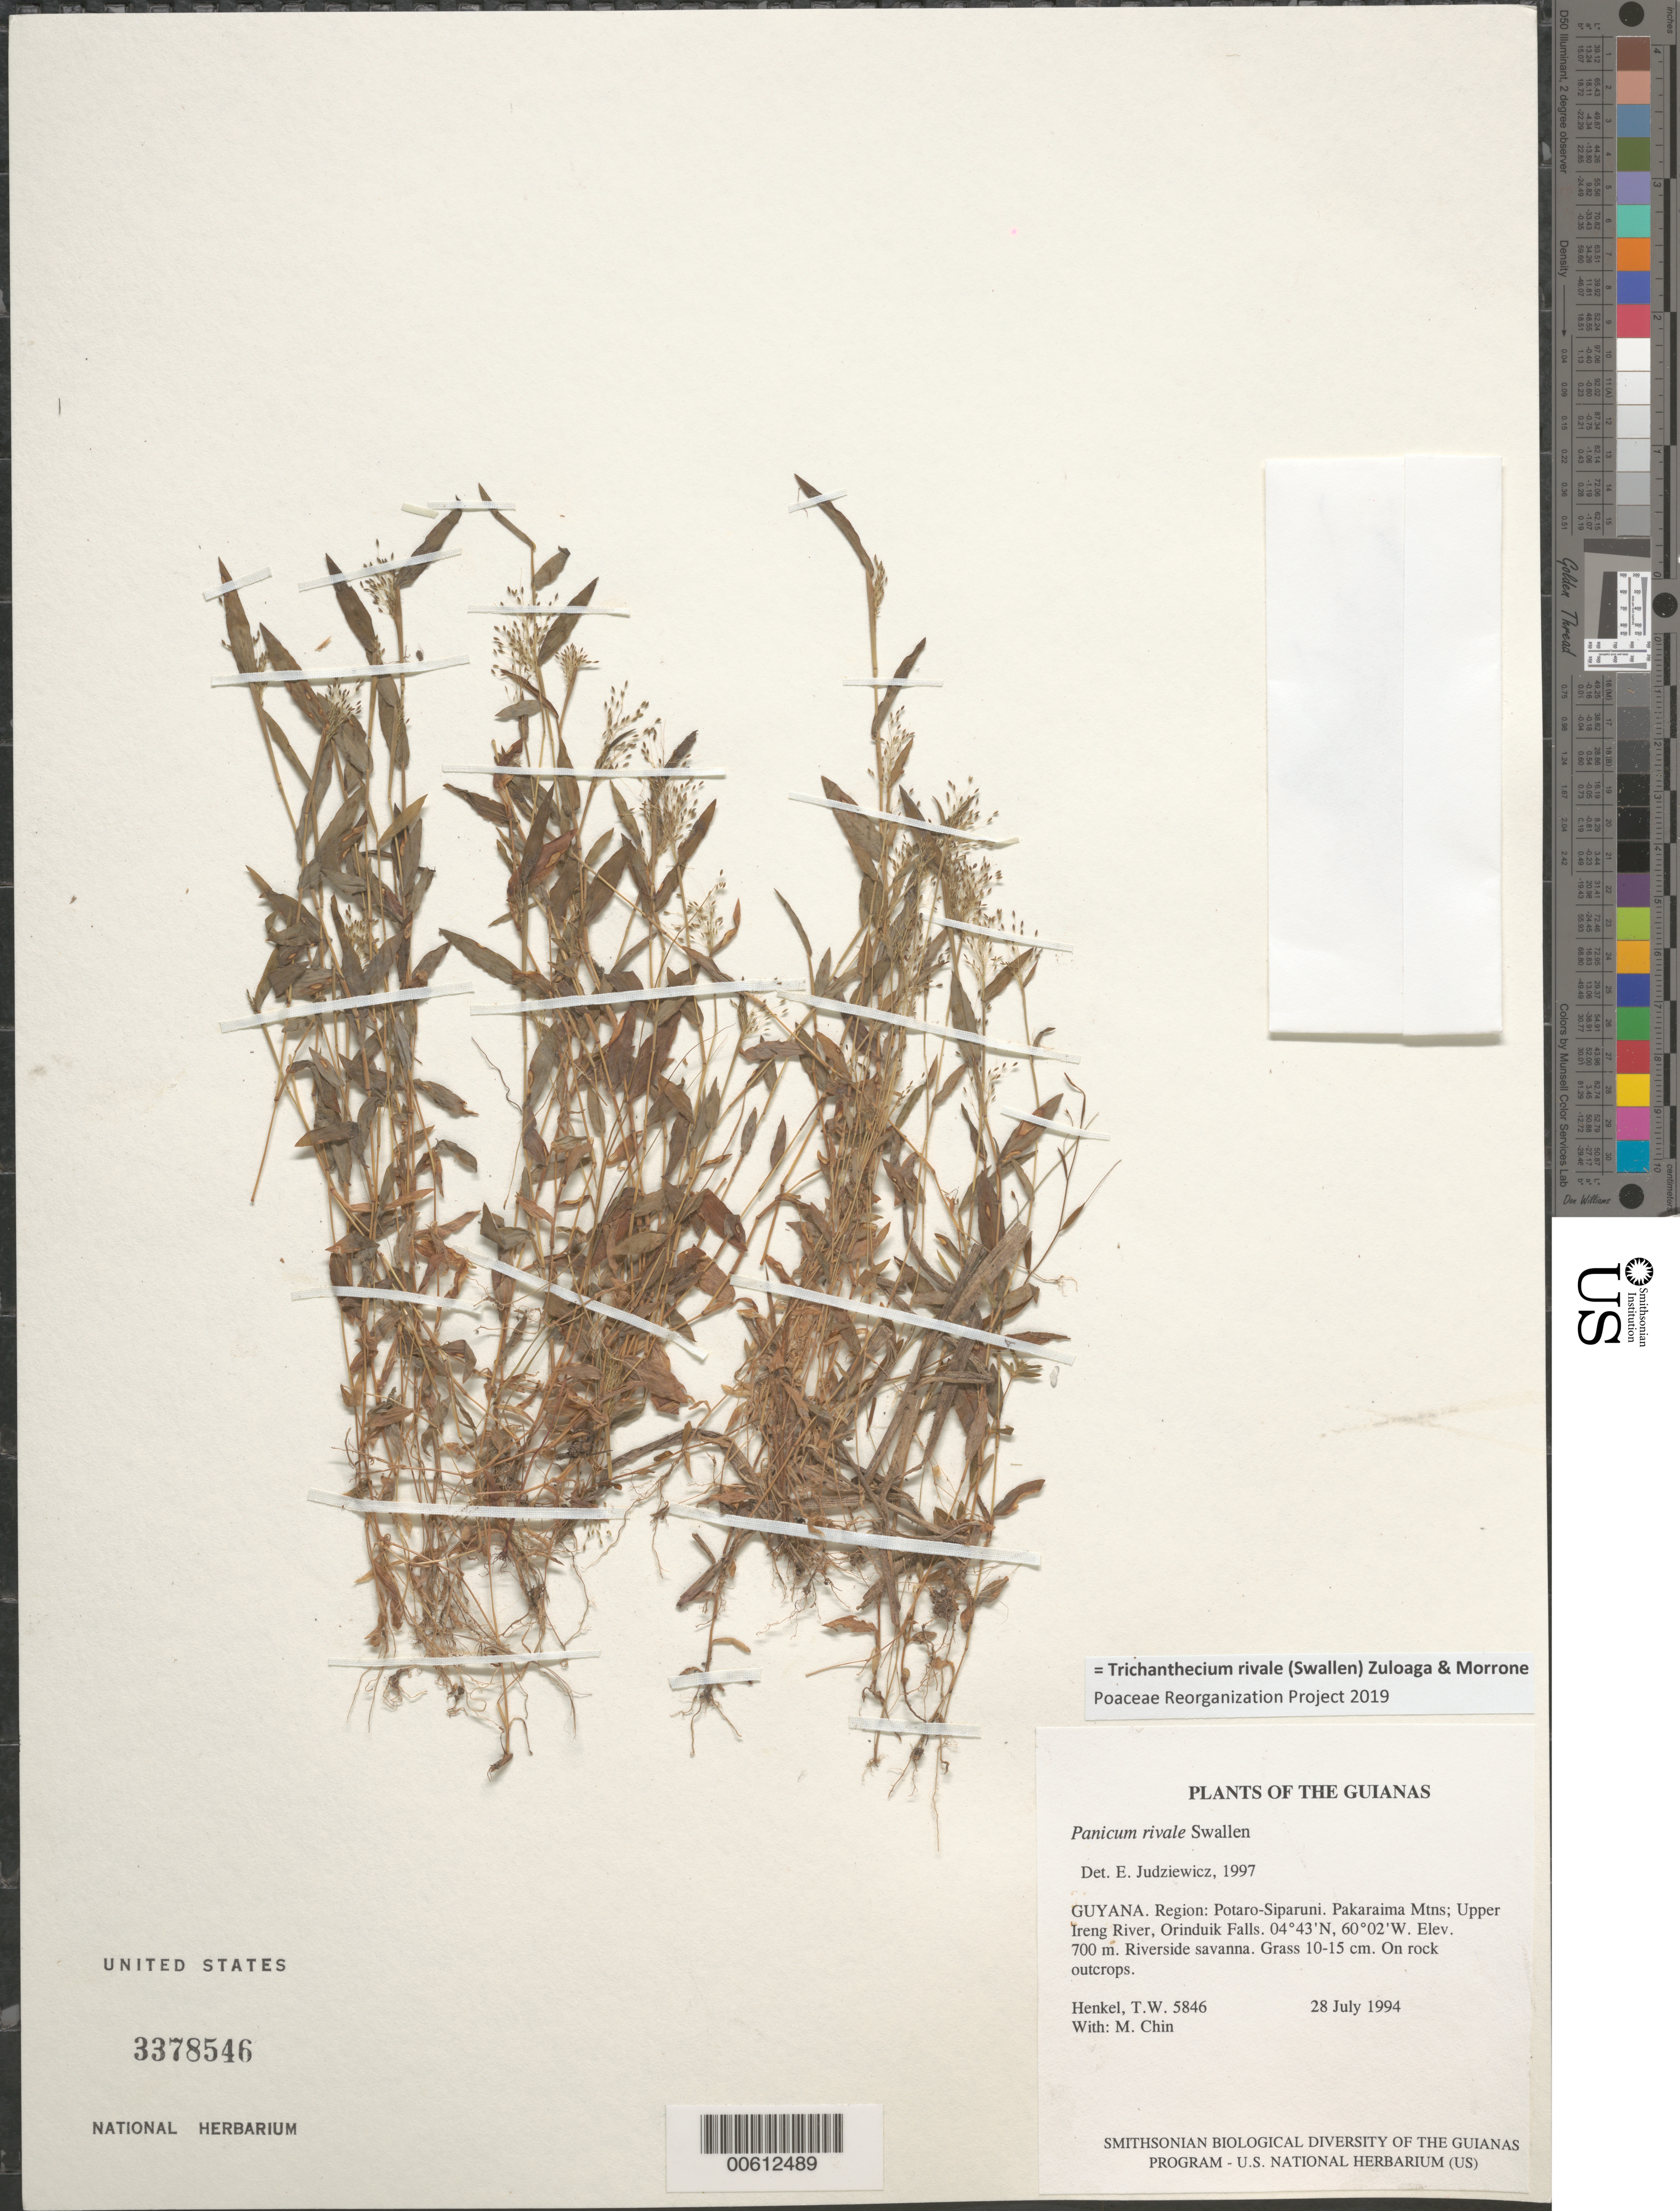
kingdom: Plantae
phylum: Tracheophyta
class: Liliopsida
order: Poales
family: Poaceae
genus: Trichanthecium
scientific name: Trichanthecium rivale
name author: (Swallen) Zuloaga & Morrone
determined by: Poaceae Reorganization Project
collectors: T. Henkel & M. Chin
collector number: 5846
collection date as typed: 28 July 1994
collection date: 1994-07-28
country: Guyana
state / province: Potaro-Siparuni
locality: Pakaraima Mtns; Upper Ireng River, Orinduik Falls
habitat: Riverside savanna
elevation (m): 700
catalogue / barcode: US 3378546